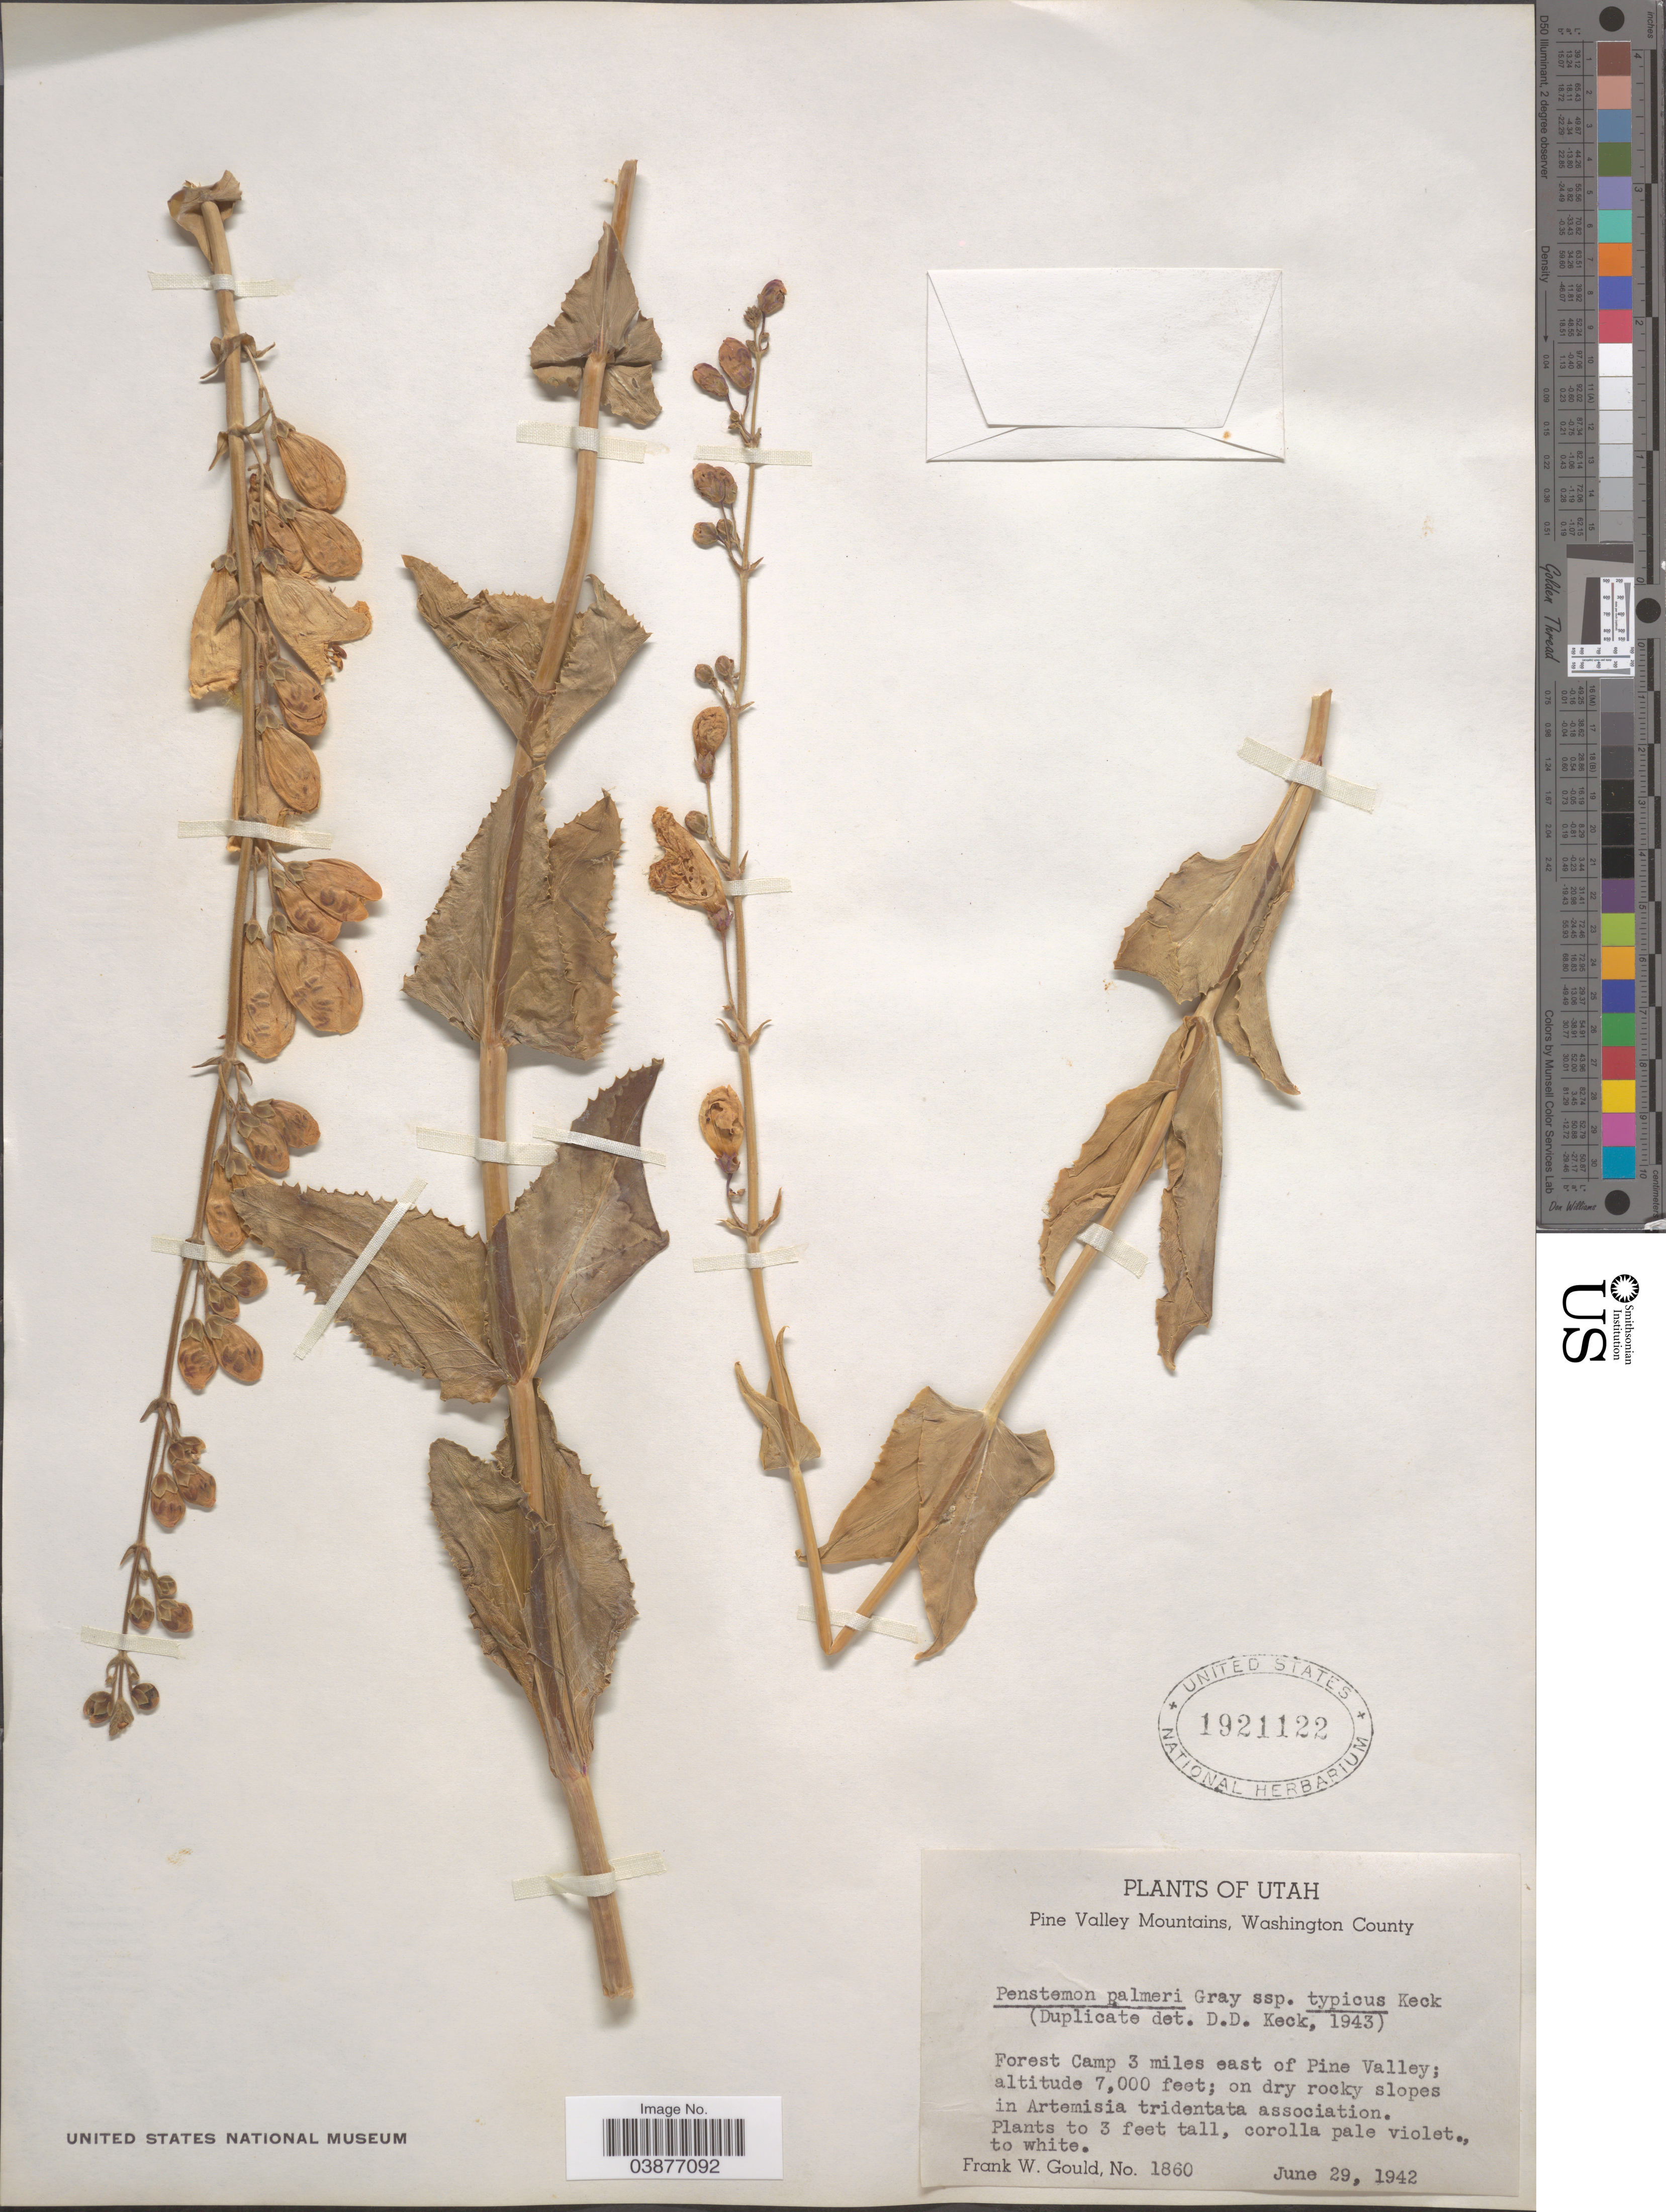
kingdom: Plantae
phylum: Tracheophyta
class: Magnoliopsida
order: Lamiales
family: Plantaginaceae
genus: Penstemon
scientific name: Penstemon palmeri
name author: A. Gray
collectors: F. W. Gould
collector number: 1860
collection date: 1942-06-29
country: United States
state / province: Utah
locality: Pine Valley Mountains, Washington County. Forest Camp 3 miles east of Pine Valley. On dry rocky slopes.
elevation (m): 2134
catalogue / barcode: US 1921122